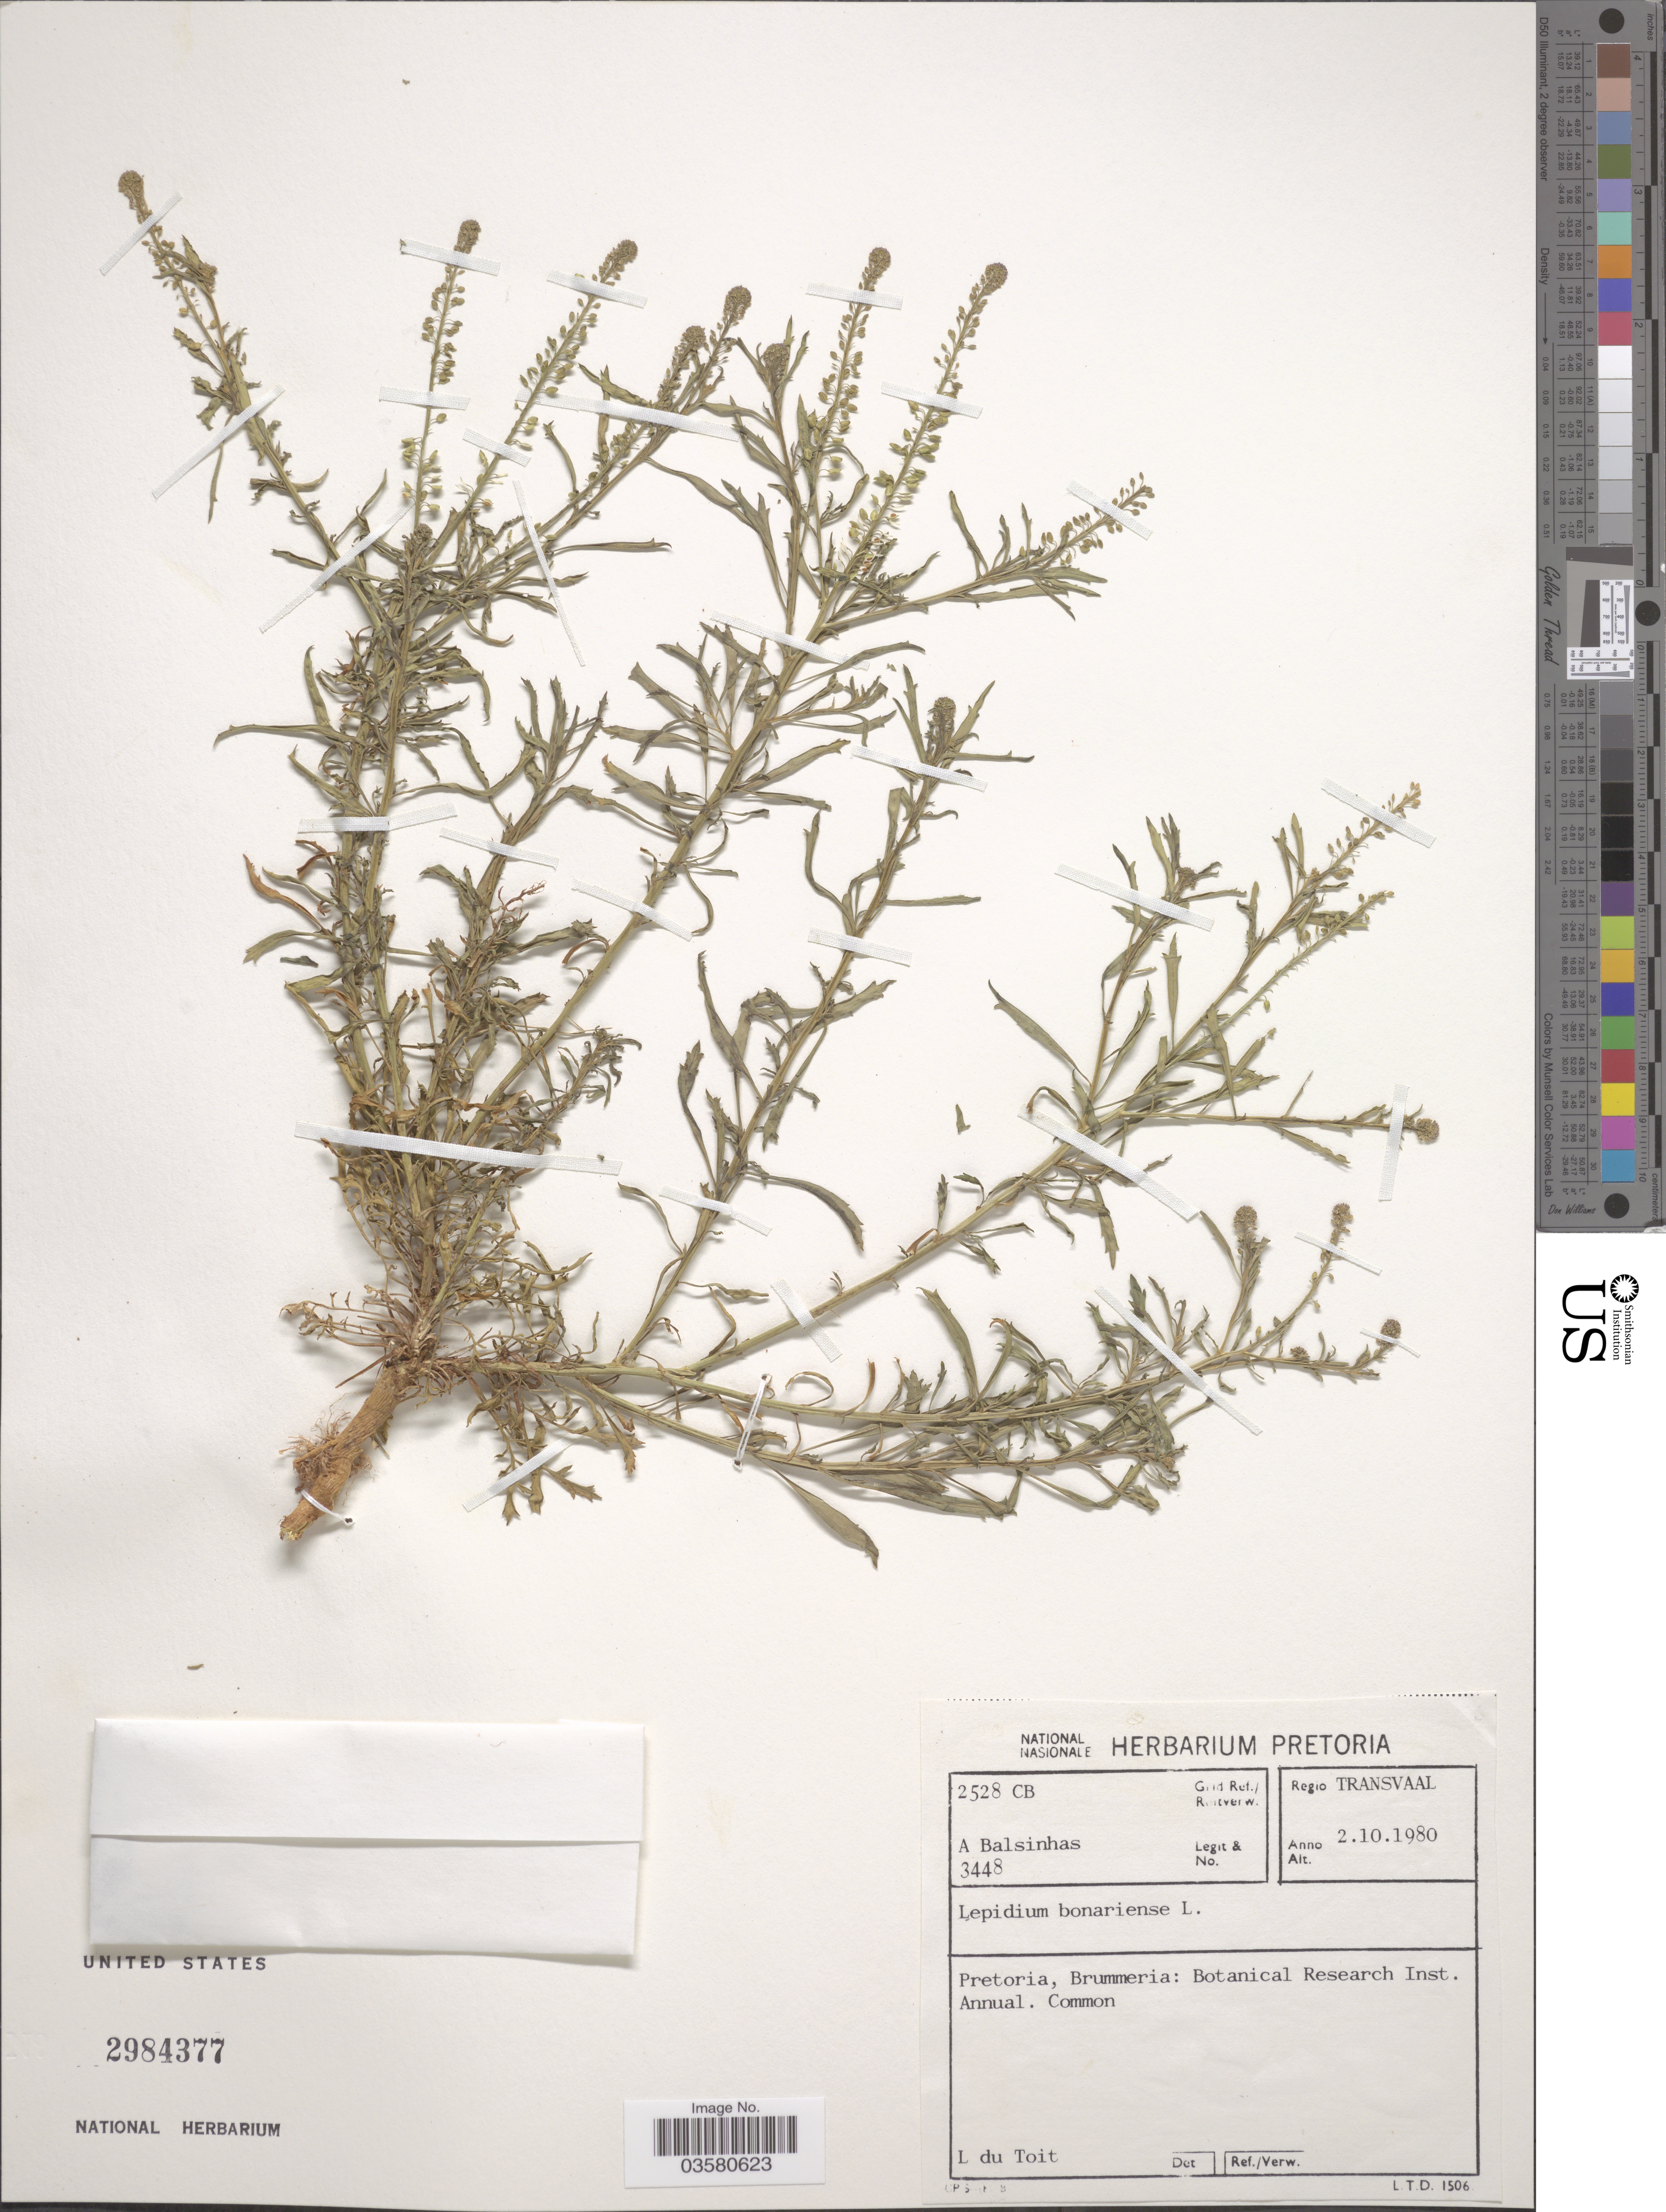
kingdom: Plantae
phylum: Tracheophyta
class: Magnoliopsida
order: Brassicales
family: Brassicaceae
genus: Lepidium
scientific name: Lepidium bonariense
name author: L.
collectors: A. A. Balsinhas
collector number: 3448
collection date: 1980-10-02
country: South Africa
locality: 2528 CB Grid Ref./ Ruiterverw. Regio Transvaal. Pretoria, Brummeria: Botanical Research Inst.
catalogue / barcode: US 2984377